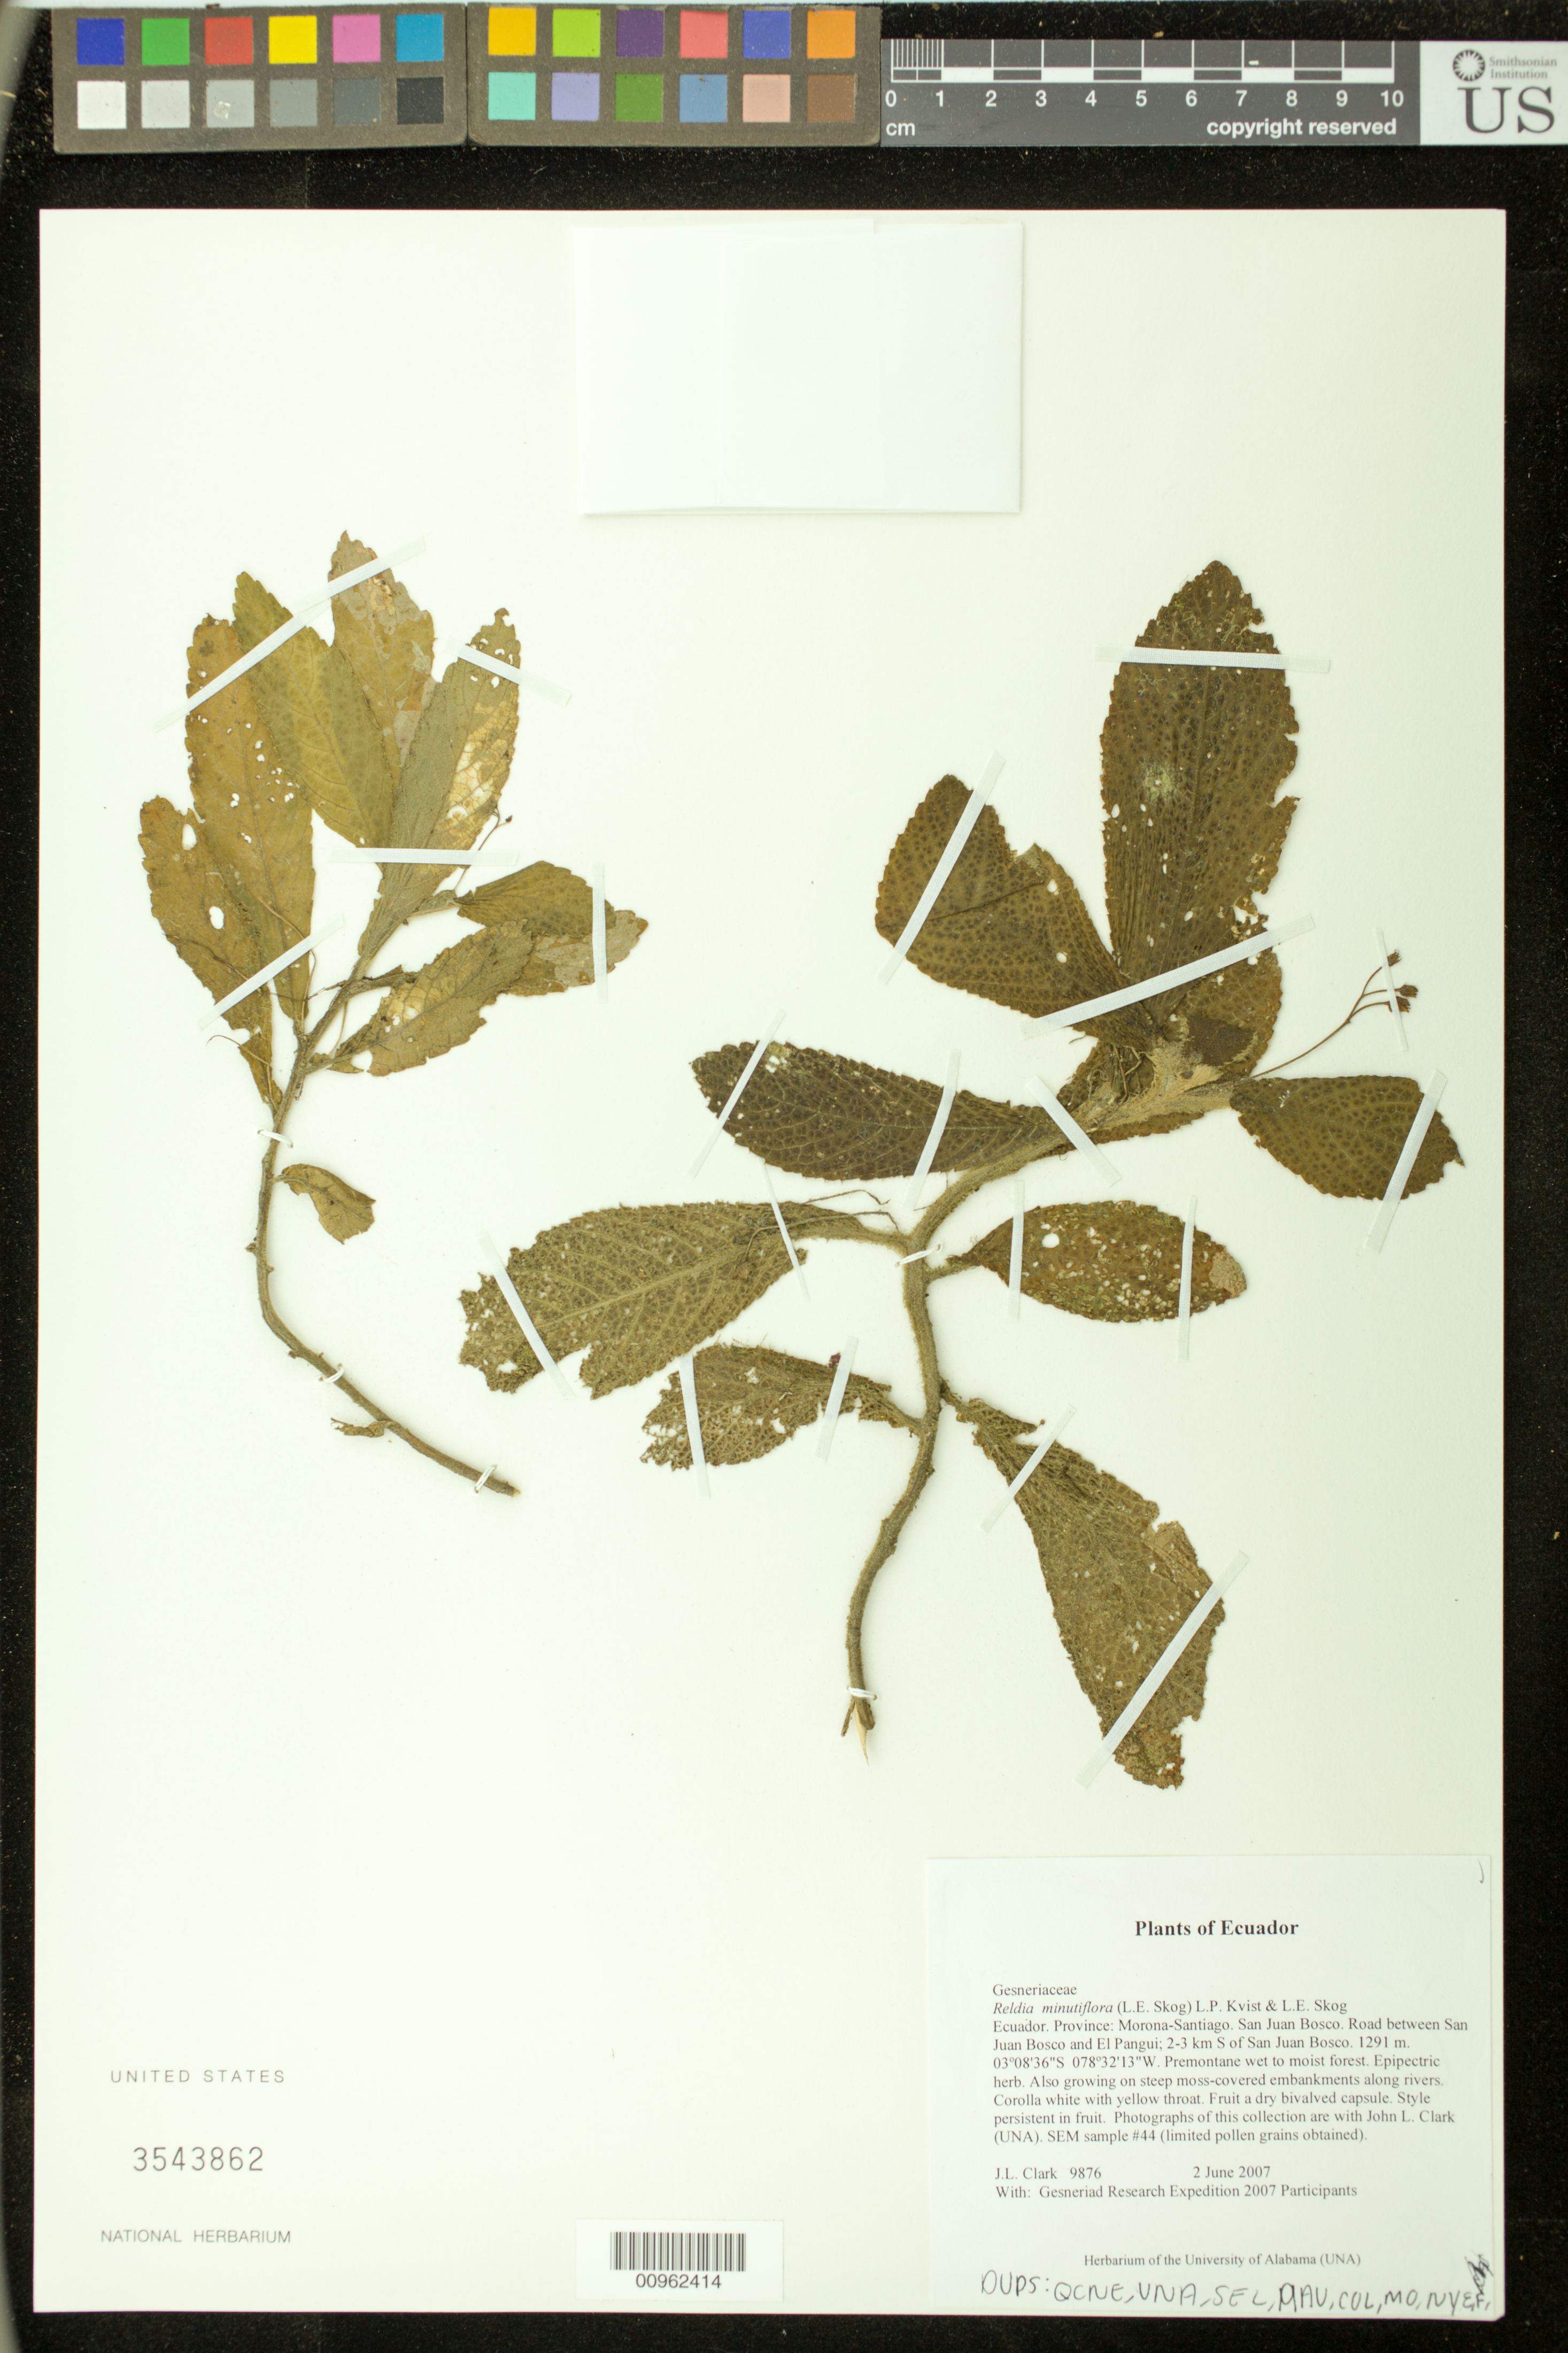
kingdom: Plantae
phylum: Tracheophyta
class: Magnoliopsida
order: Lamiales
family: Gesneriaceae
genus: Reldia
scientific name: Reldia minutiflora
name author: (L.E. Skog) L.P. Kvist & L.E. Skog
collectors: J. L. Clark & Gesneriad Research Expedition 2007 Participants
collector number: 9876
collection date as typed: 02 Jun 2007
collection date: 2007-06-02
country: Ecuador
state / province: Morona-Santiago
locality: San Juan Bosco. Road between San Juan Bosco and El Pangui; 2-3 km S of San Juan Bosco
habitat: Premontane wet to moist forest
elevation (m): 1291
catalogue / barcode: US 3543862